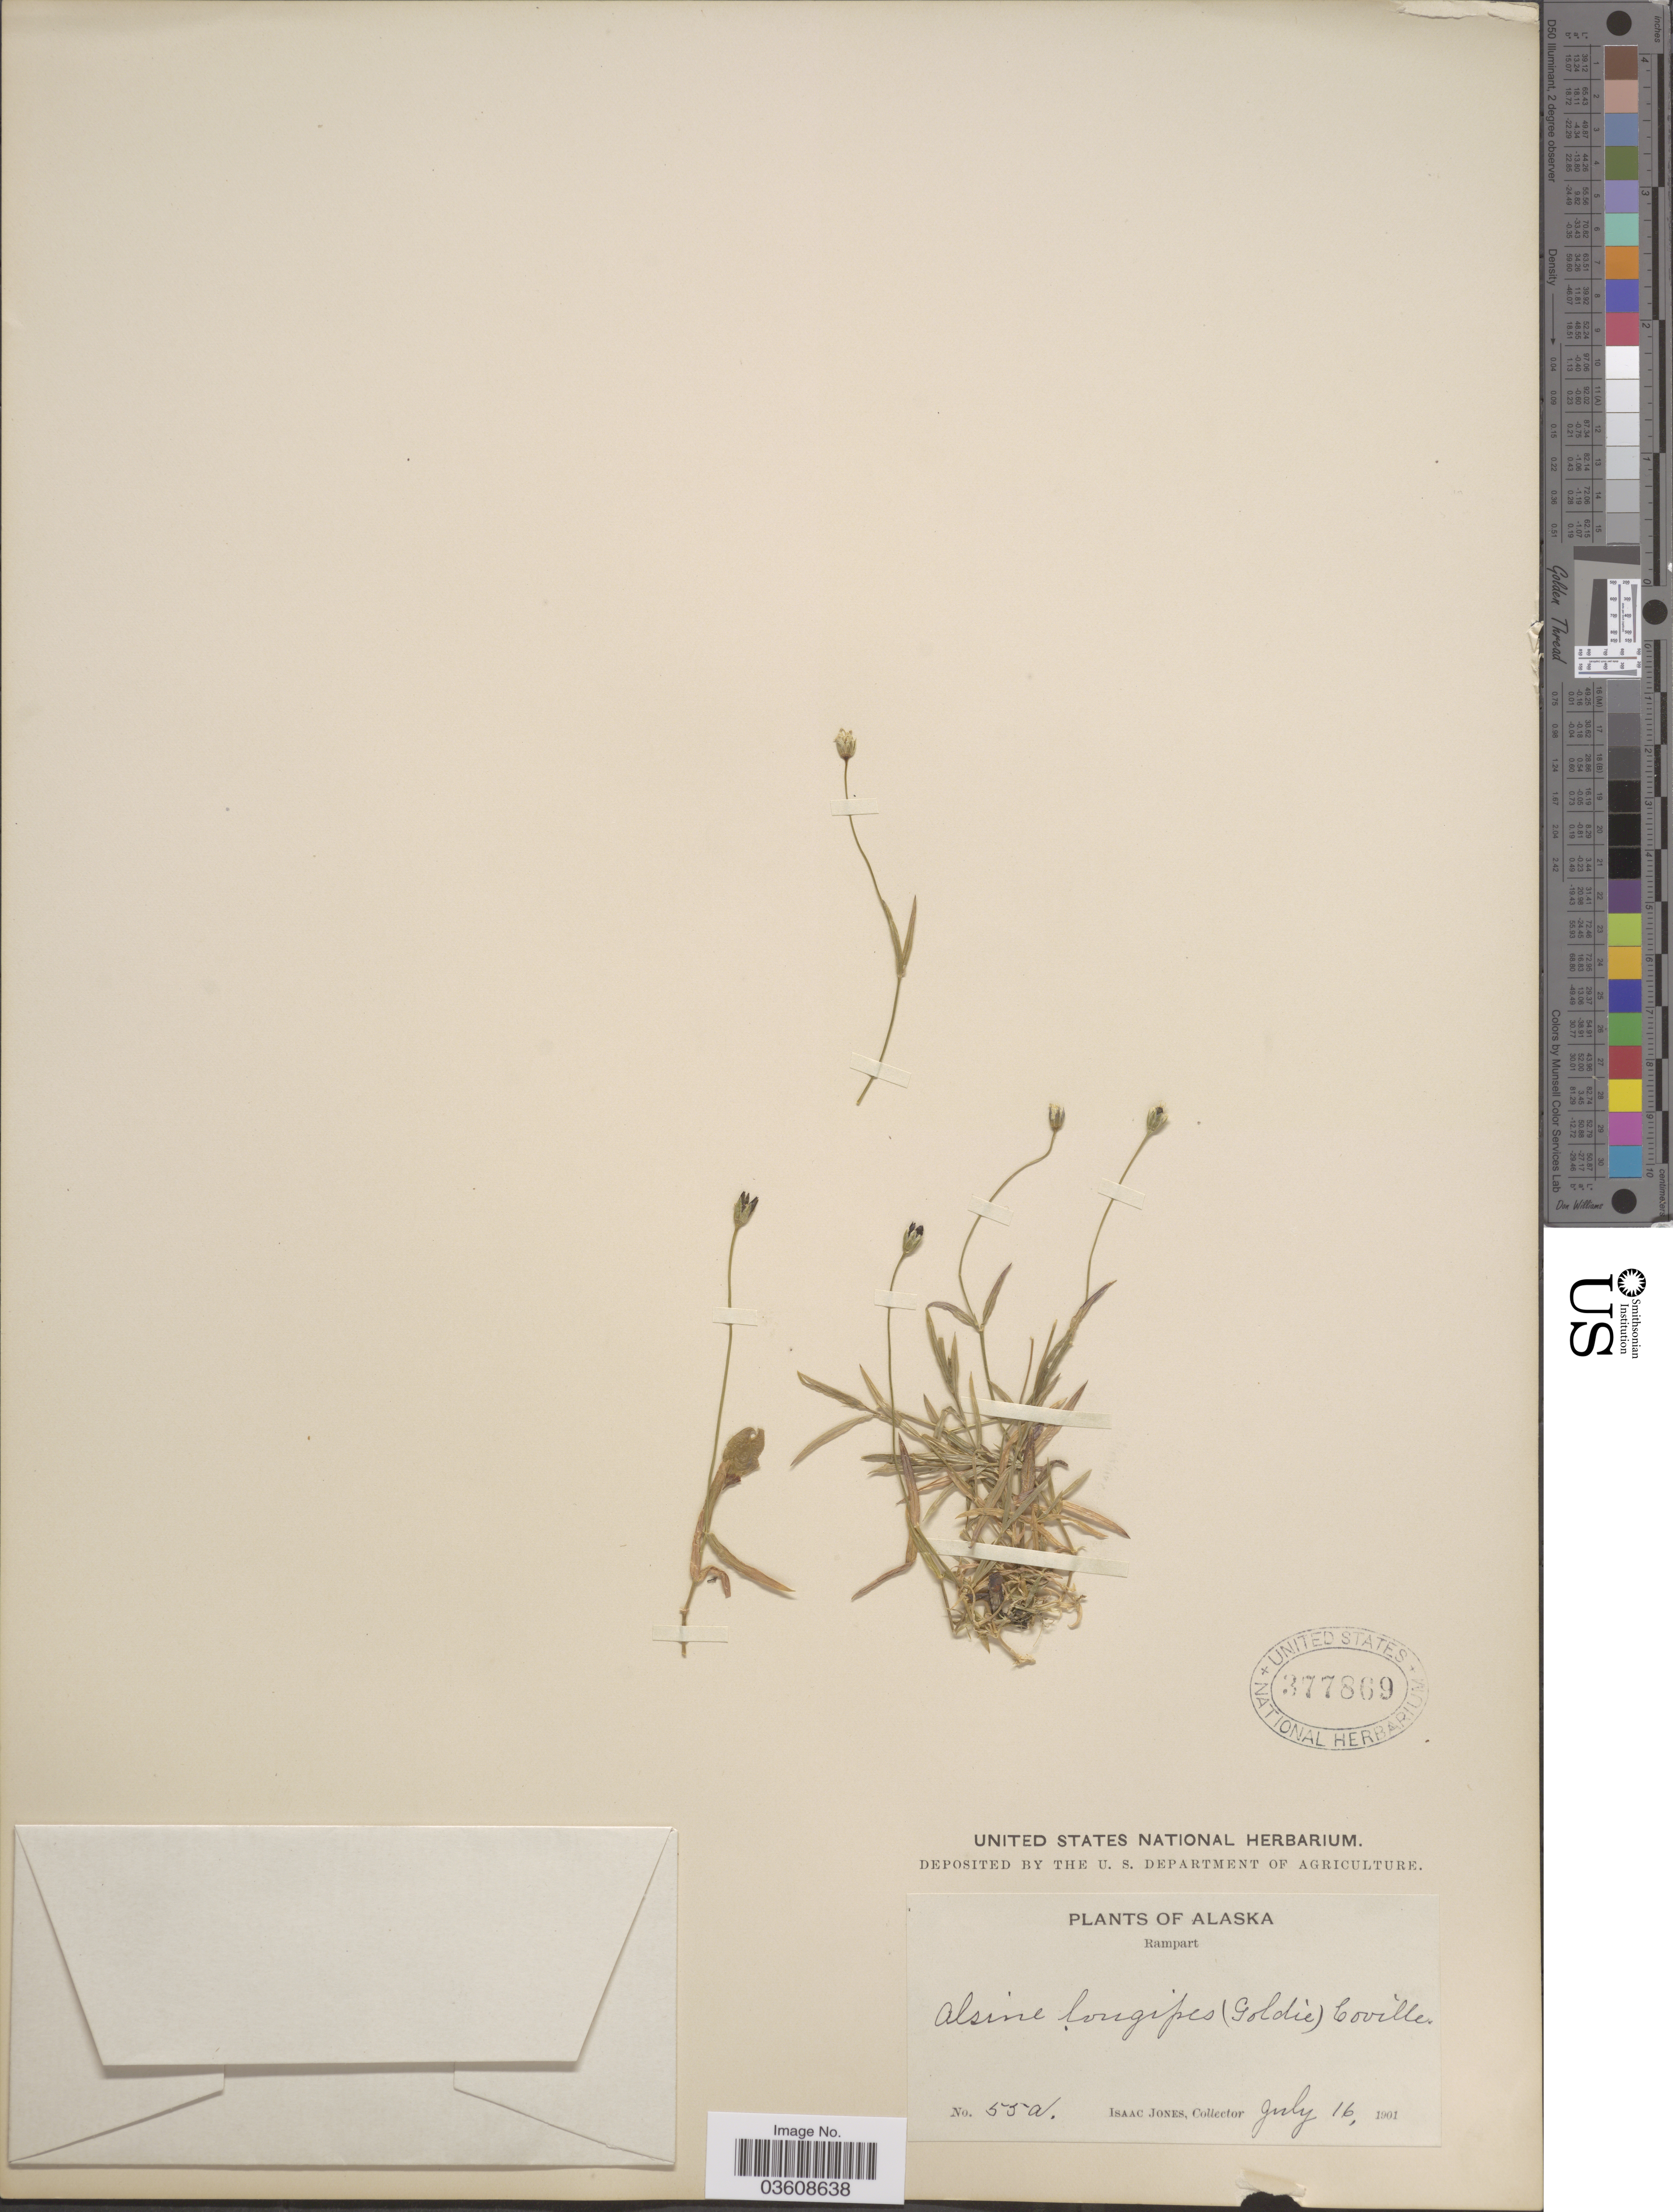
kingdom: Plantae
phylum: Tracheophyta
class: Magnoliopsida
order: Caryophyllales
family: Caryophyllaceae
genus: Stellaria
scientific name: Stellaria longipes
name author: Goldie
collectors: I. Jones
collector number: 55a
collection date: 1901-07-16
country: United States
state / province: Alaska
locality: Rampart.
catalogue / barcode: US 377869